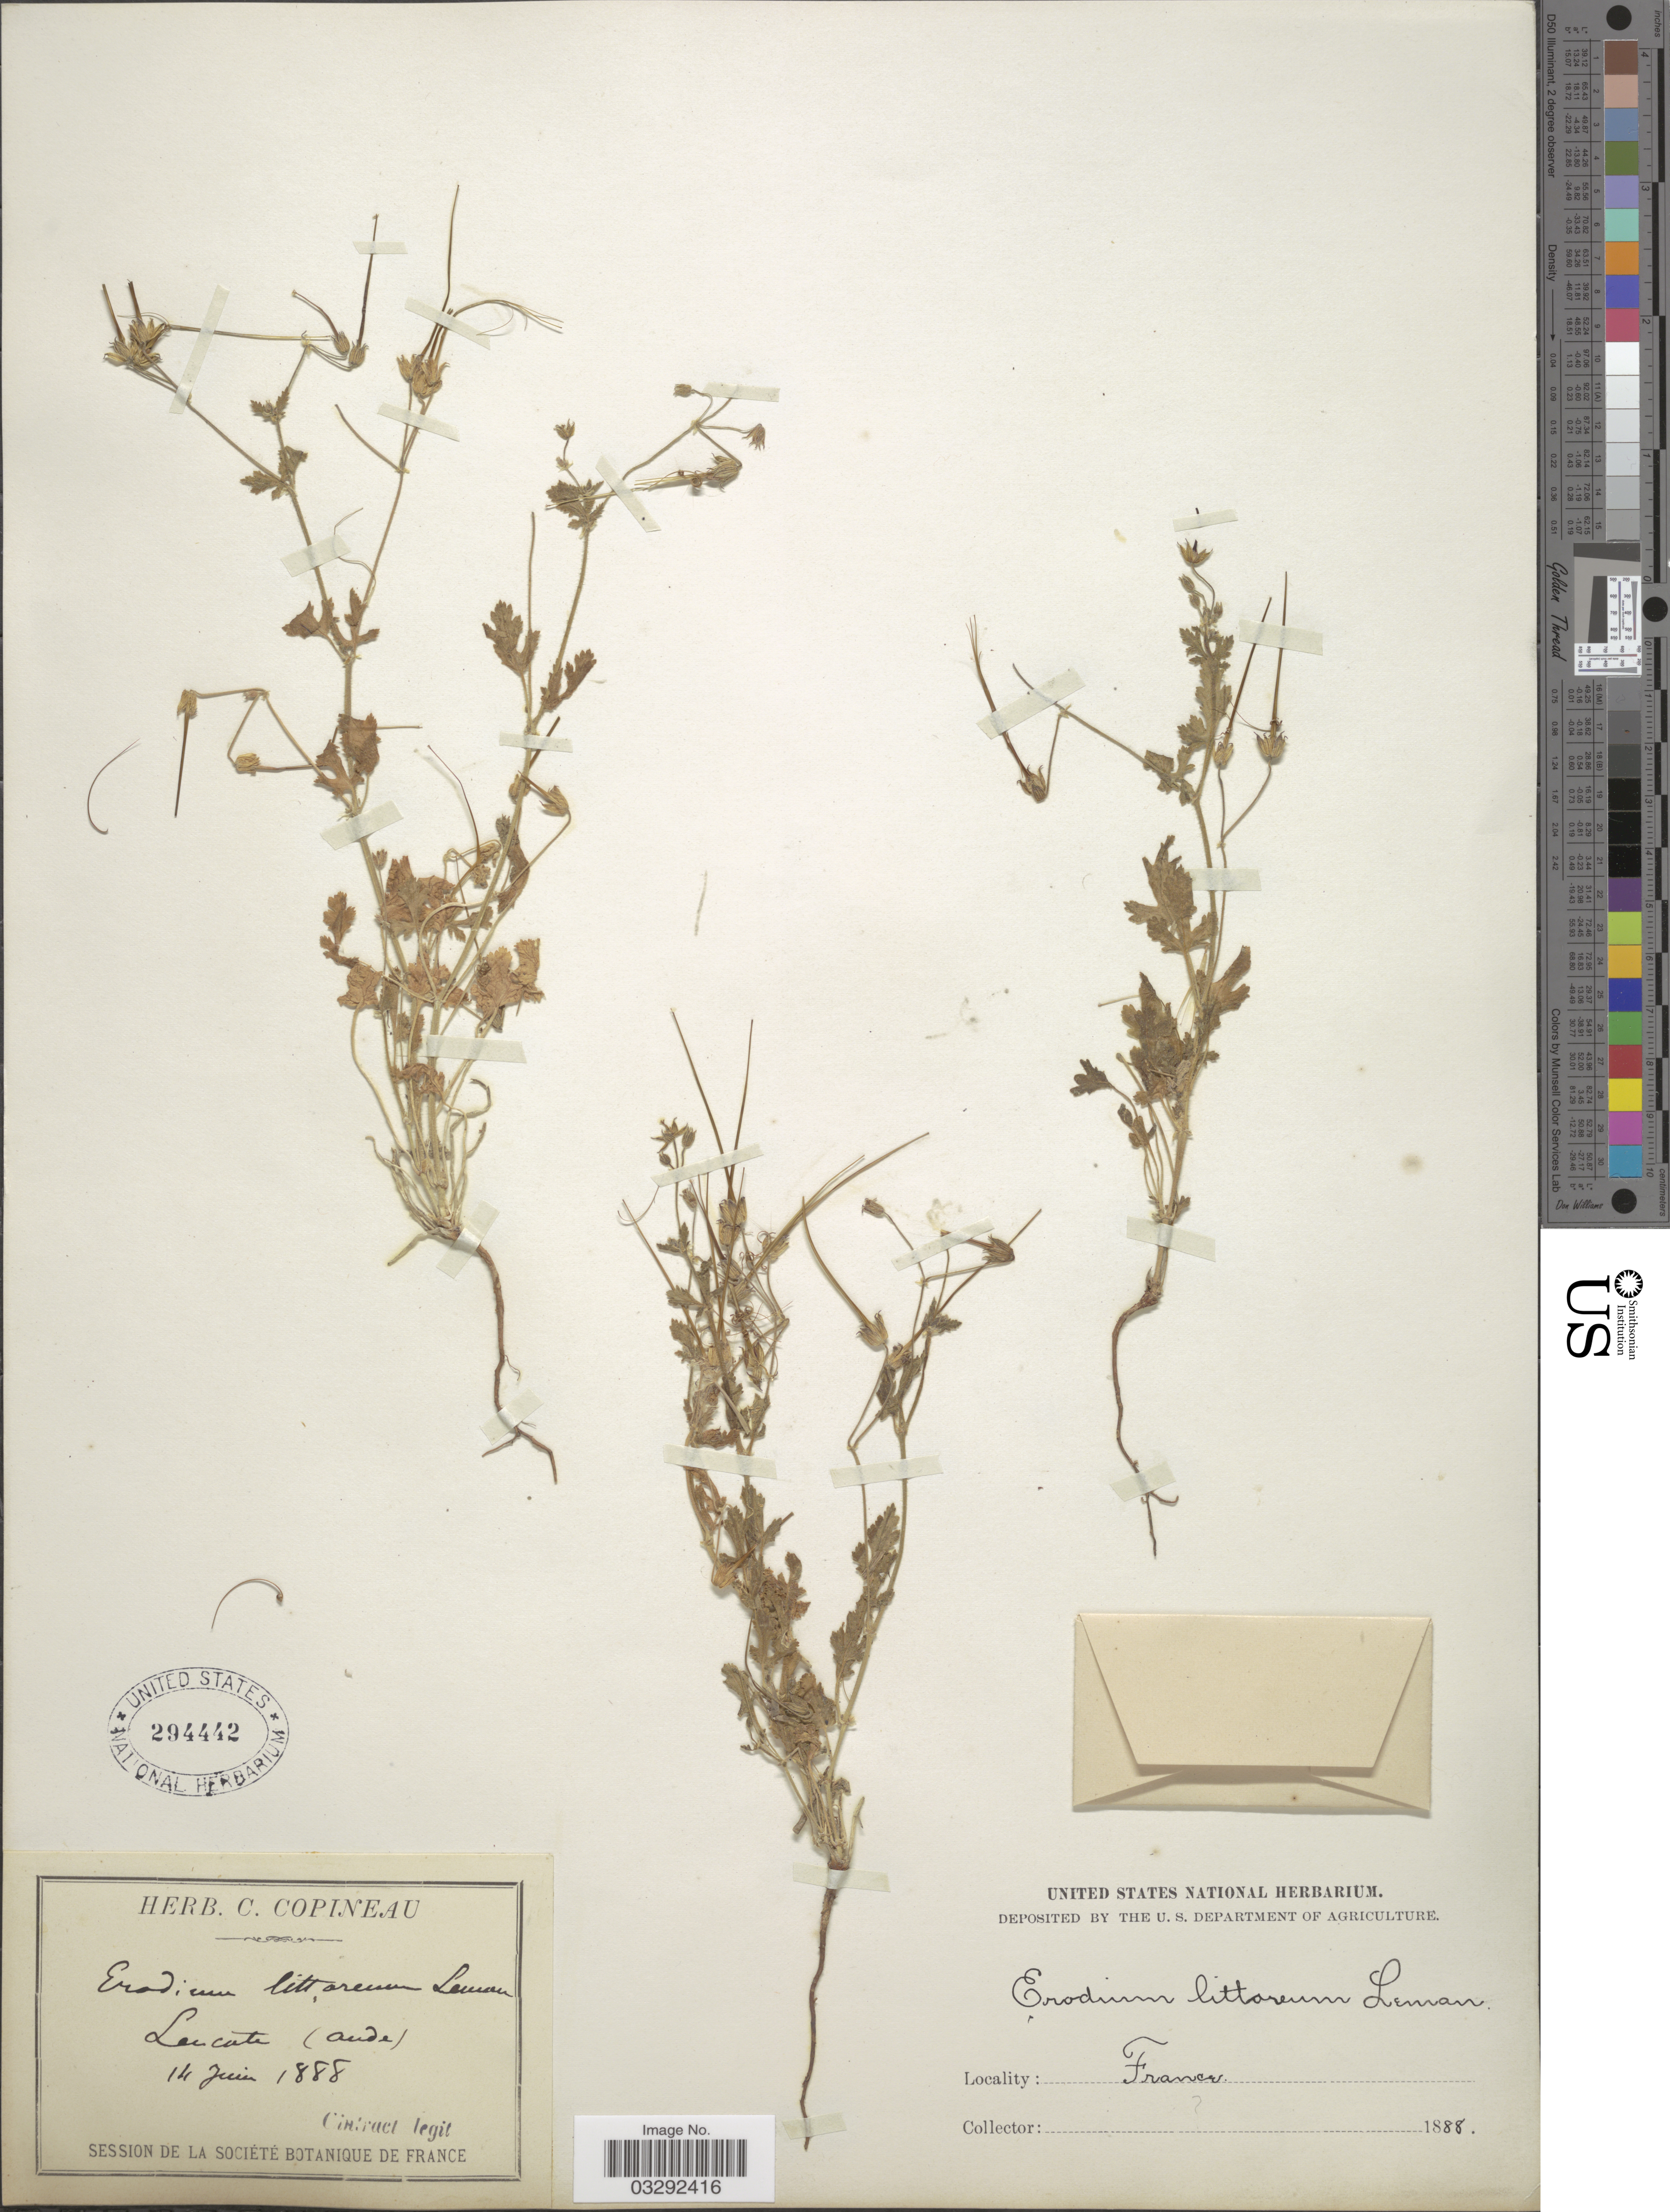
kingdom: Plantae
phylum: Tracheophyta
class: Magnoliopsida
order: Geraniales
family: Geraniaceae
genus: Erodium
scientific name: Erodium littoreum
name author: Léman ex DC.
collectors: Cintract, --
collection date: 1888-06-14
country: France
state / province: Occitanie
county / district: Aude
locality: Leucate (Aude).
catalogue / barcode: US 294442